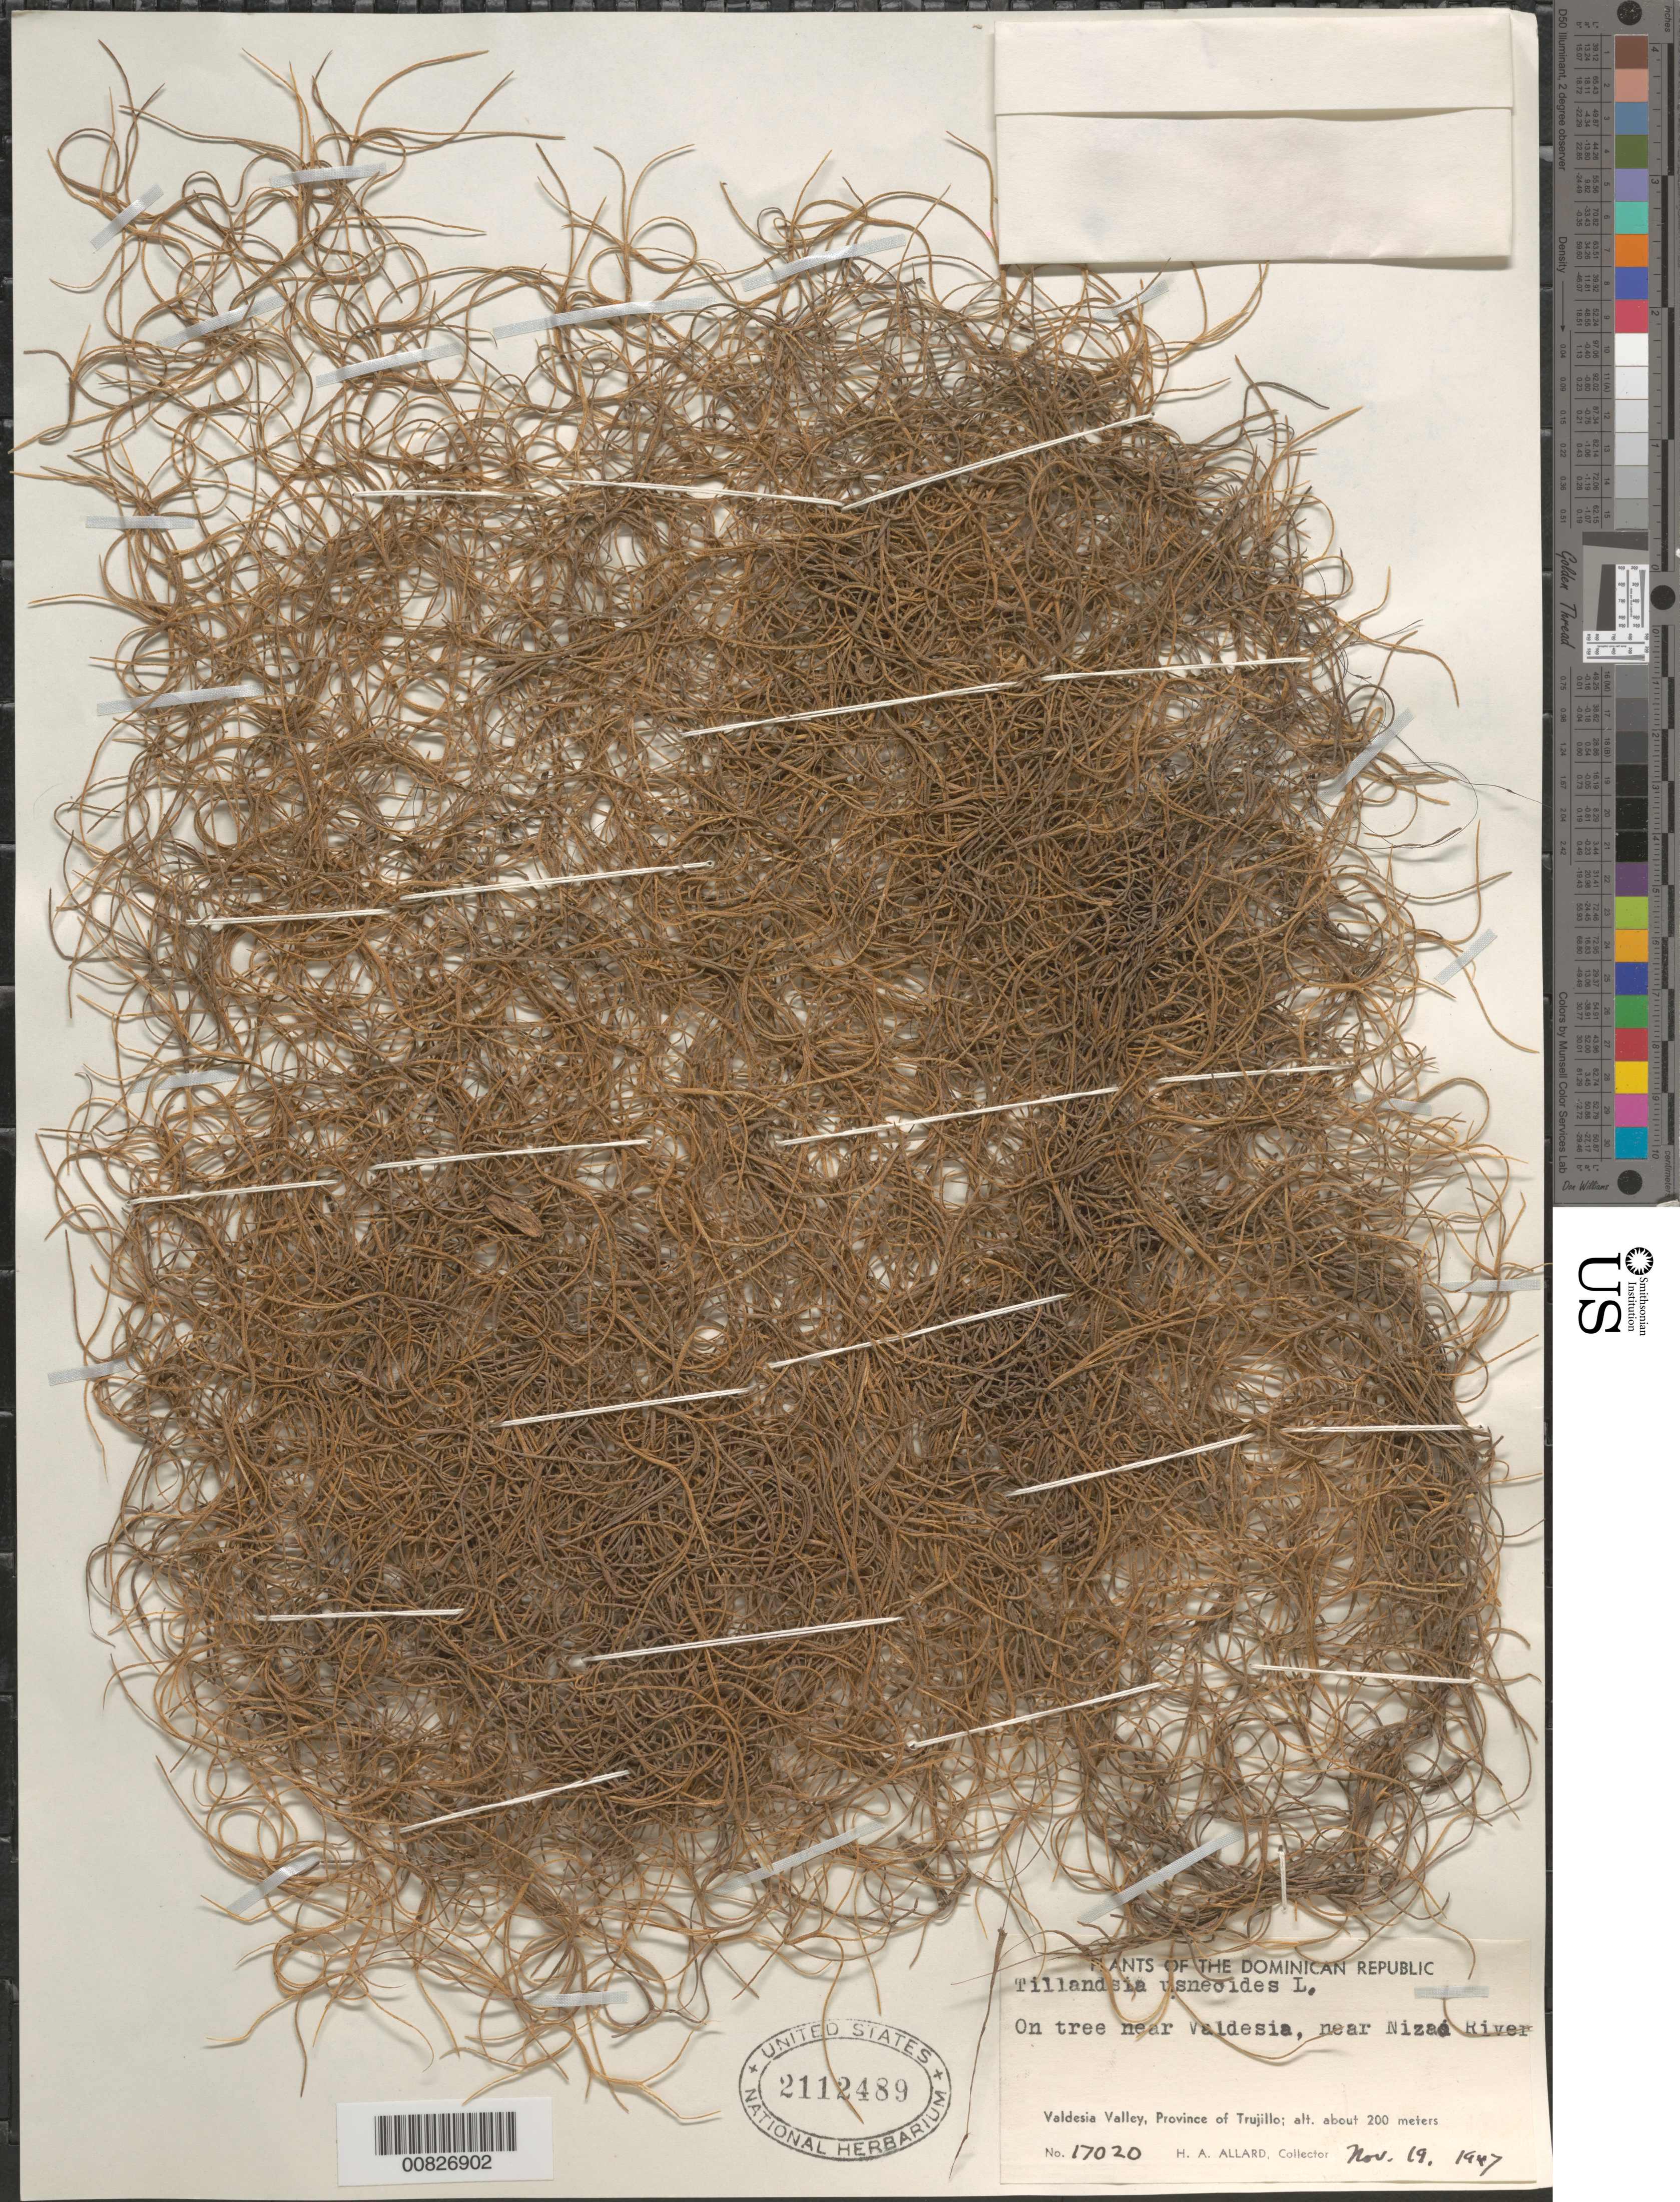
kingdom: Plantae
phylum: Tracheophyta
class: Liliopsida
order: Poales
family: Bromeliaceae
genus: Tillandsia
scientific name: Tillandsia usneoides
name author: (L.) L.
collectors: H. A. Allard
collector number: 17020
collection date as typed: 19 Nov 1947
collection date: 1947-11-19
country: Dominican Republic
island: Hispaniola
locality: Valdesia Valley, Province of Trujillo. Near Valdesia, near Nizao River.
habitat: On tree.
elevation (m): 200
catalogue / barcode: US 2112489